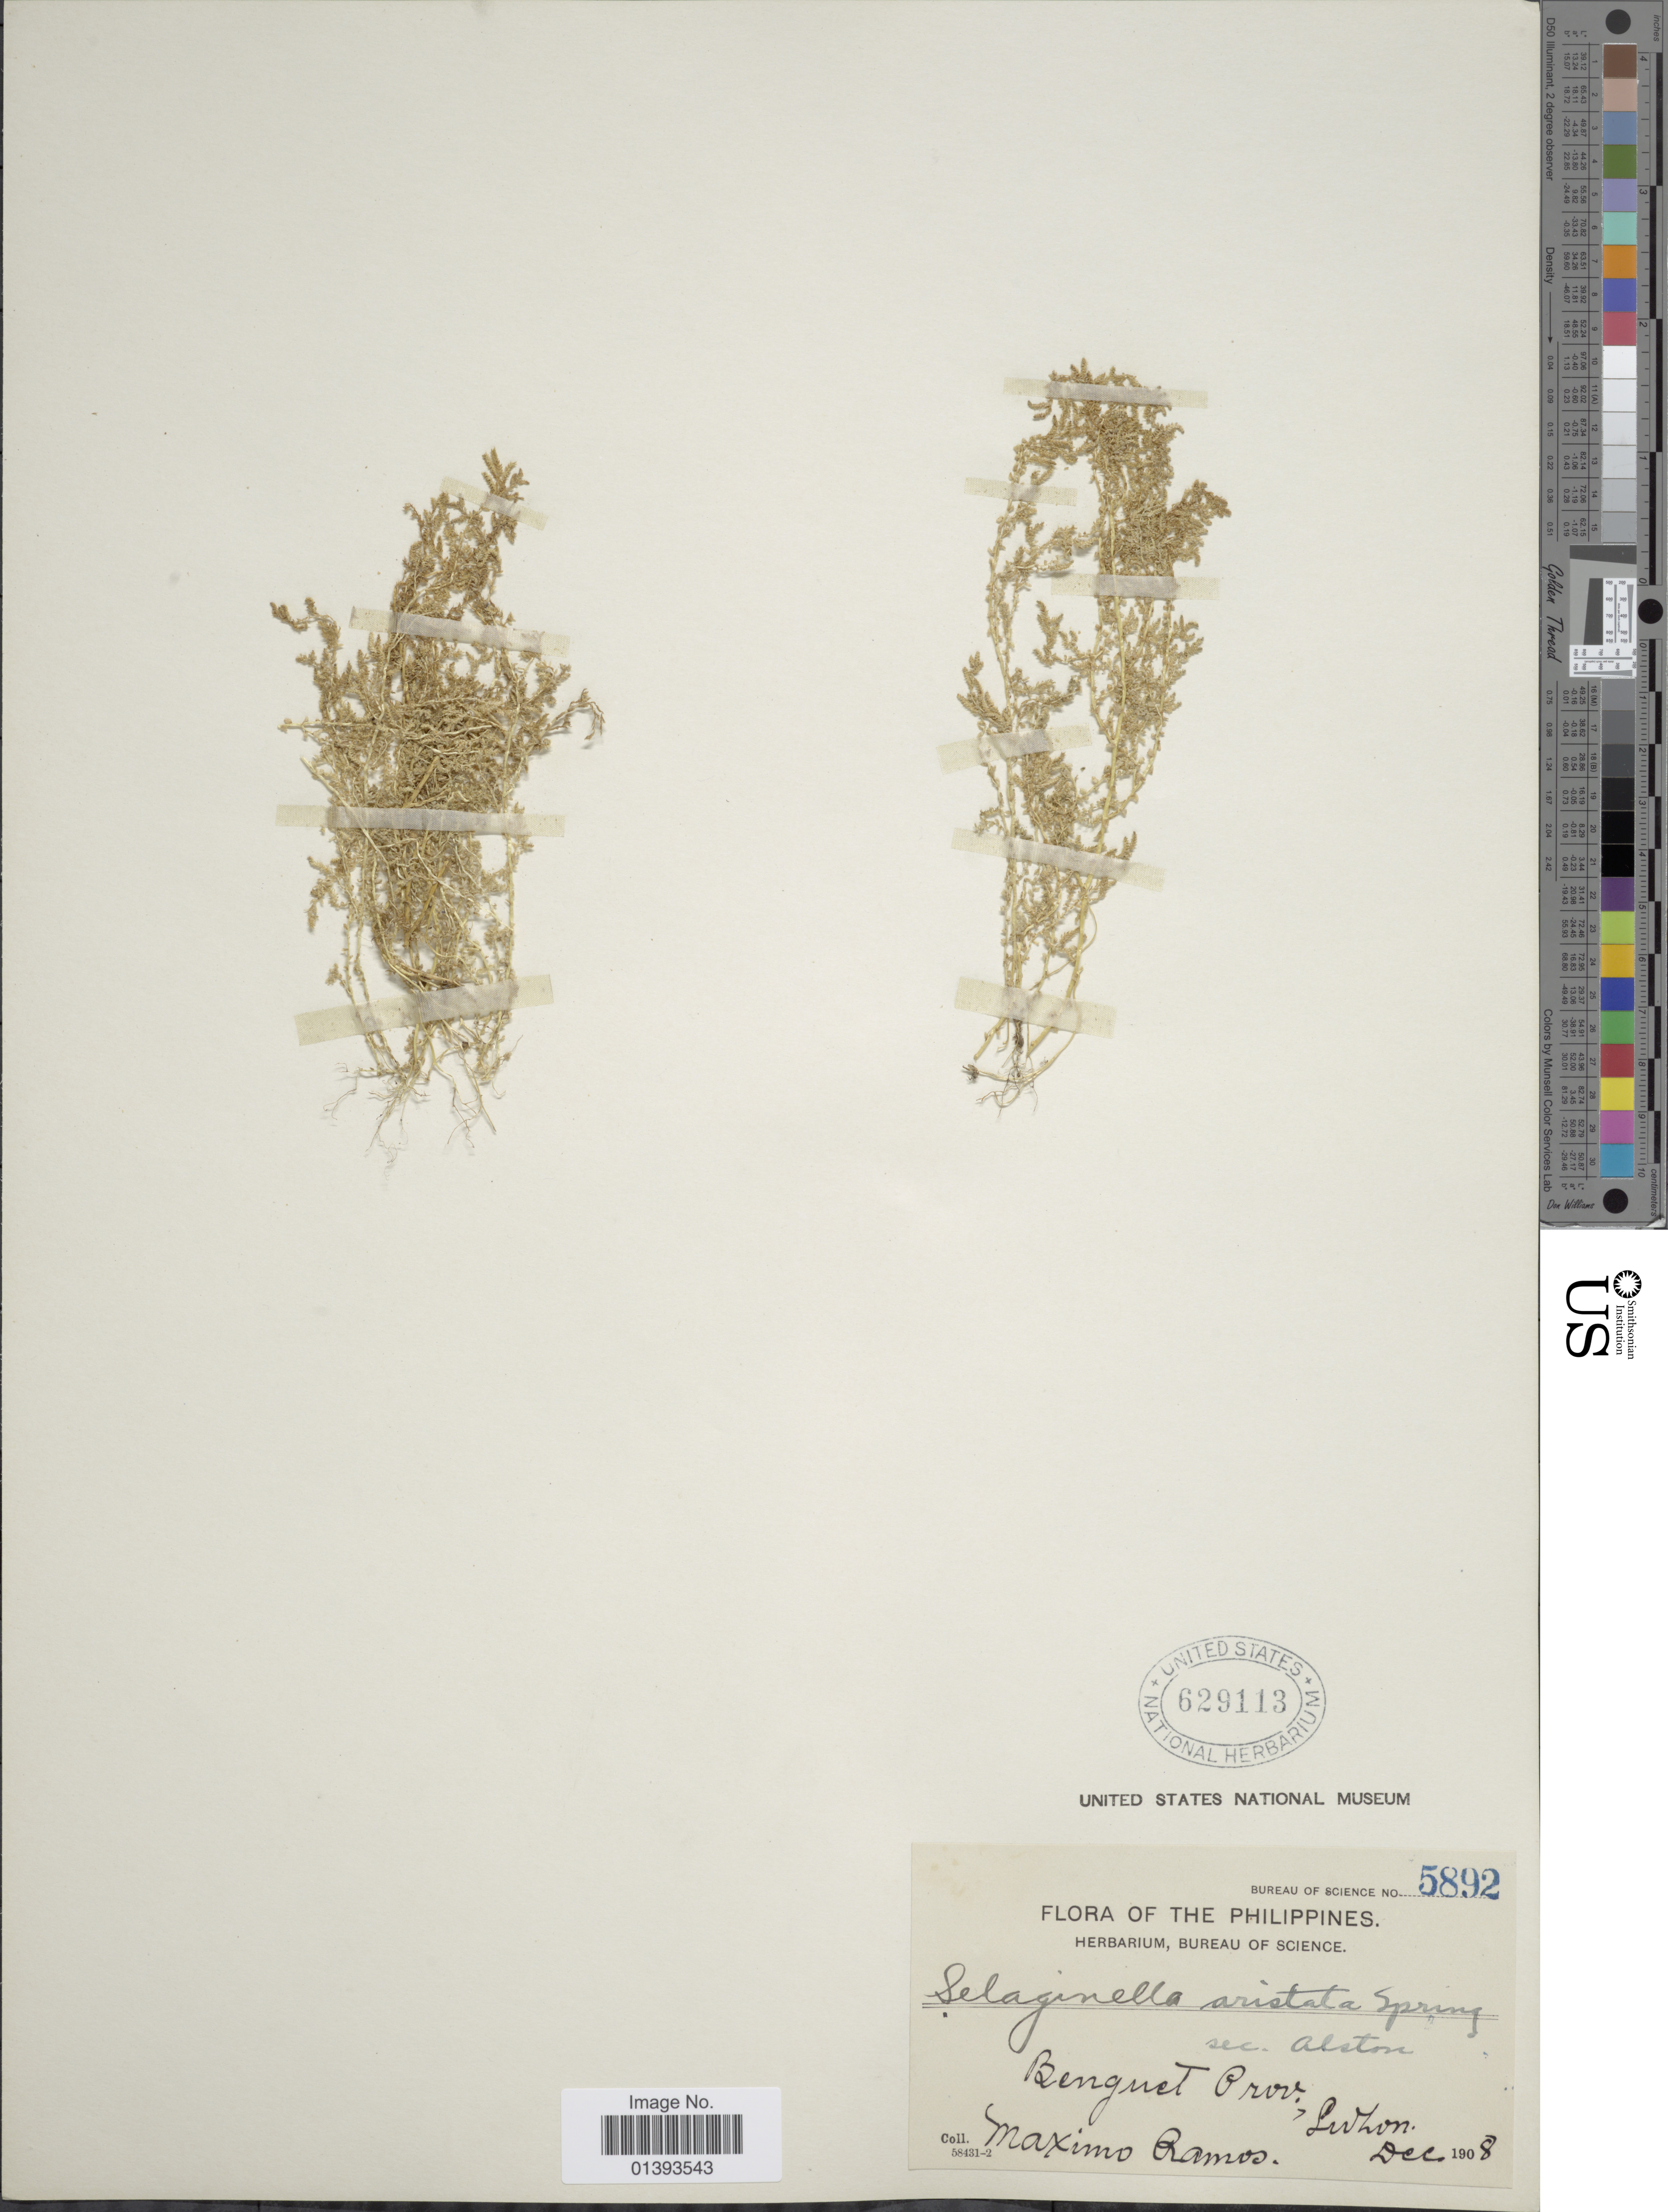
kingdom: Plantae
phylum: Tracheophyta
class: Lycopodiopsida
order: Selaginellales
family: Selaginellaceae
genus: Selaginella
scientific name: Selaginella aristata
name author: Spring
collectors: M. Ramos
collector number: Bureau of Science 5892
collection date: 1908-12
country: Philippines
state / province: Central Luzon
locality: Benguet Prov. Luzon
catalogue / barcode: US 629113